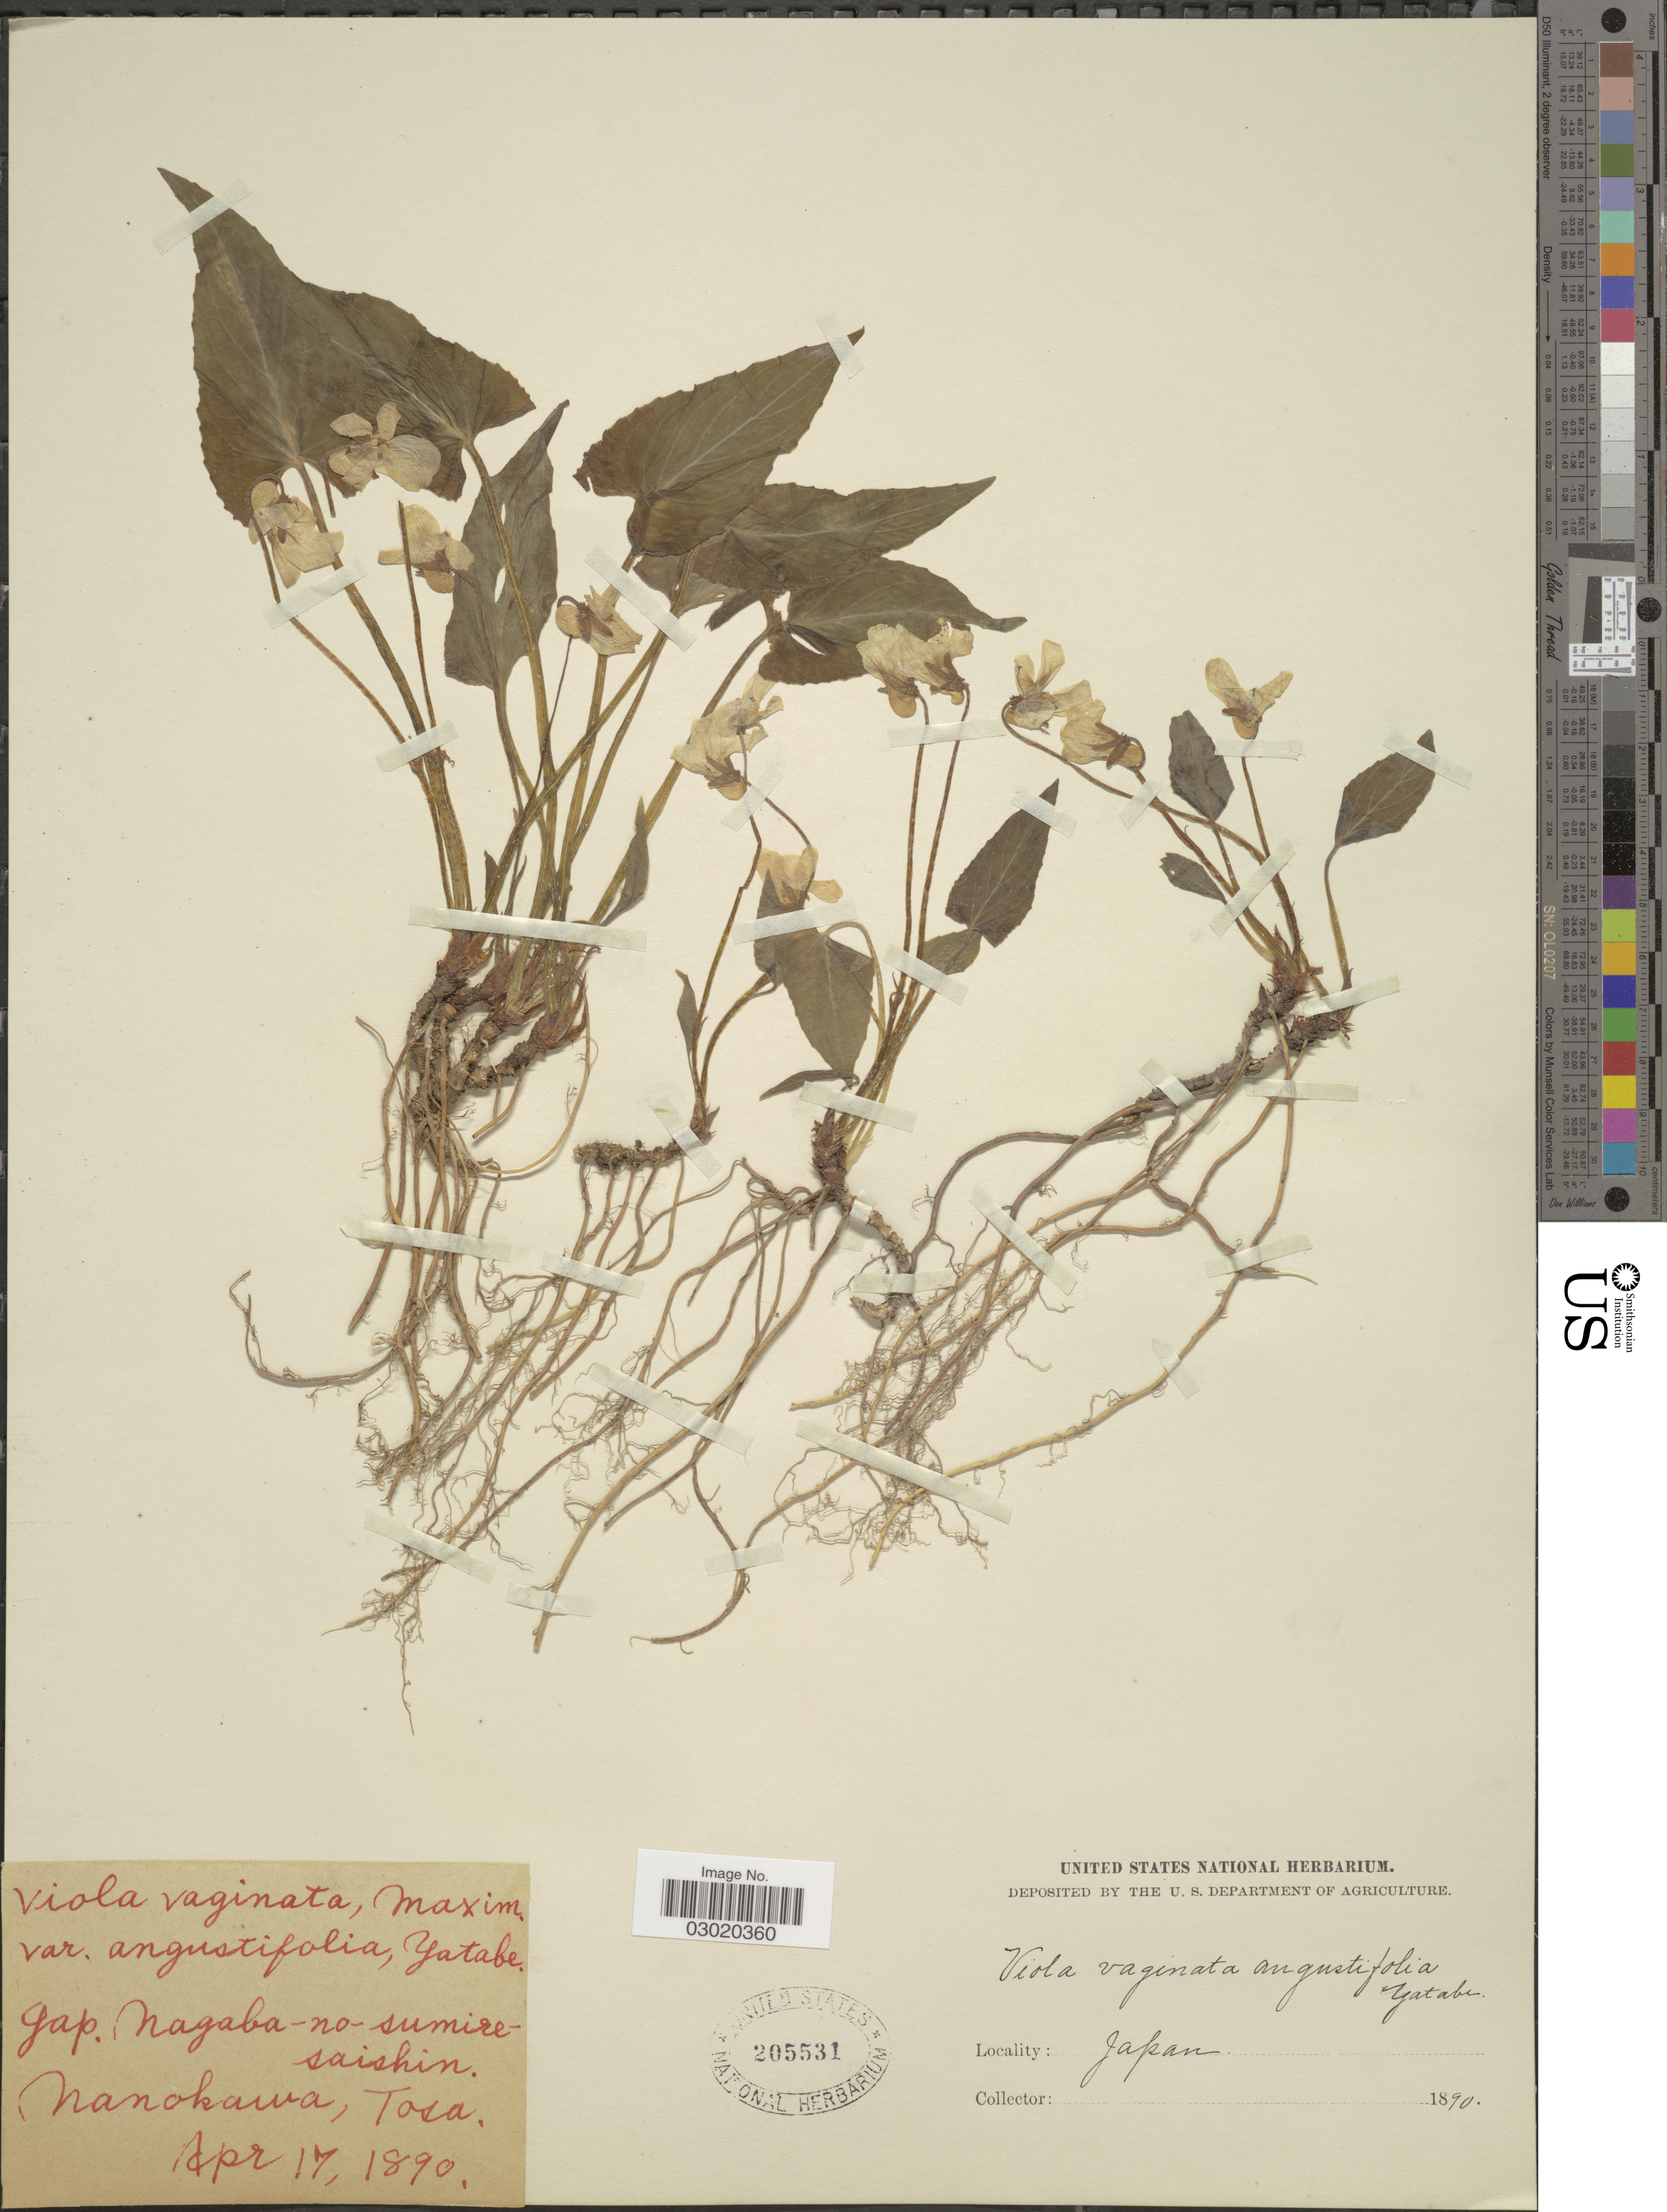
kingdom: Plantae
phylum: Tracheophyta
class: Magnoliopsida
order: Malpighiales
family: Violaceae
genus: Viola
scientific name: Viola vaginata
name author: Maxim.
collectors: ex herb. United States National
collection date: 1890-04-17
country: Japan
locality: Nanokawa, Tosa.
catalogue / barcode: US 205531